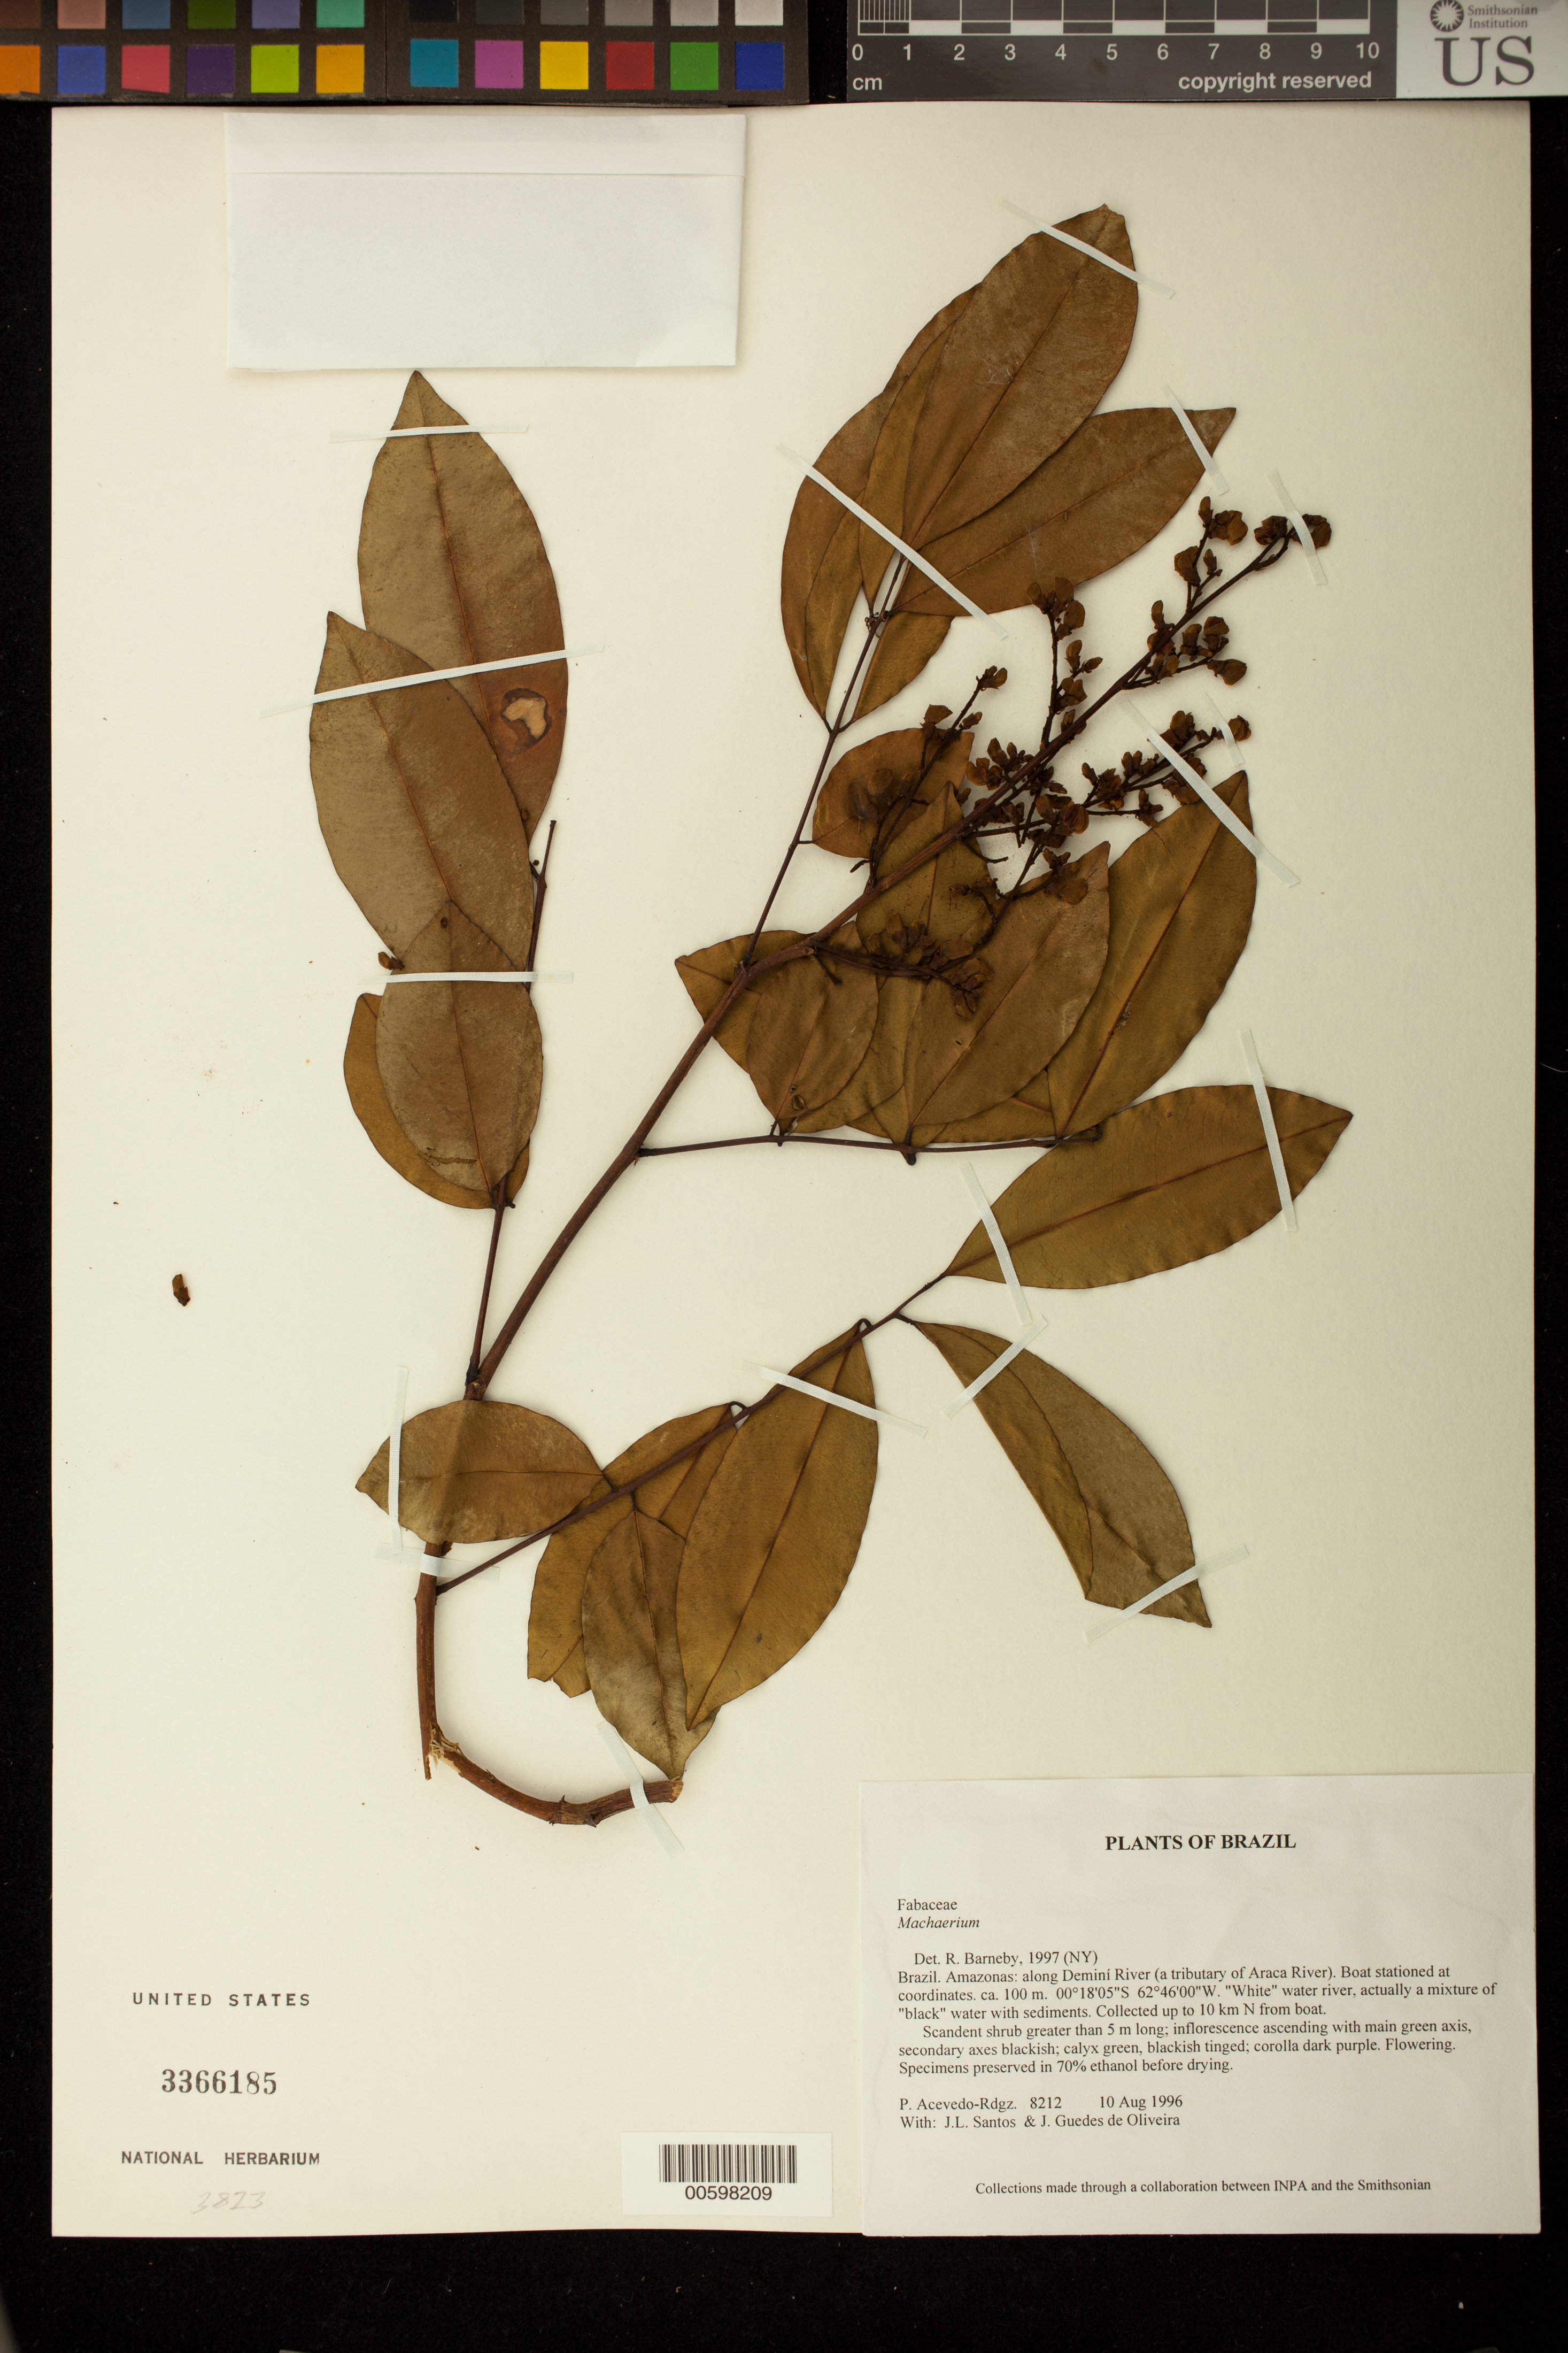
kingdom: Plantae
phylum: Tracheophyta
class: Magnoliopsida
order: Fabales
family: Fabaceae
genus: Machaerium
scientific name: Machaerium leiophyllum var. latifolium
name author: (Benth.) Rudd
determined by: Carvalho, A. M. V. d.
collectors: P. Acevedo-Rodr., J. L. Santos & J. Guedes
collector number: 8212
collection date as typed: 10 Aug 1996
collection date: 1996-08-10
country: Brazil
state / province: Amazonas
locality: Amazonas: along Deminí River (a tributary of Araca River). Boat stationed at coordinates.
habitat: "White" water river, actually a mixture of "black" water with sediments. Collected up to 10 km N from boat.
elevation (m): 100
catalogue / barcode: US 3366185